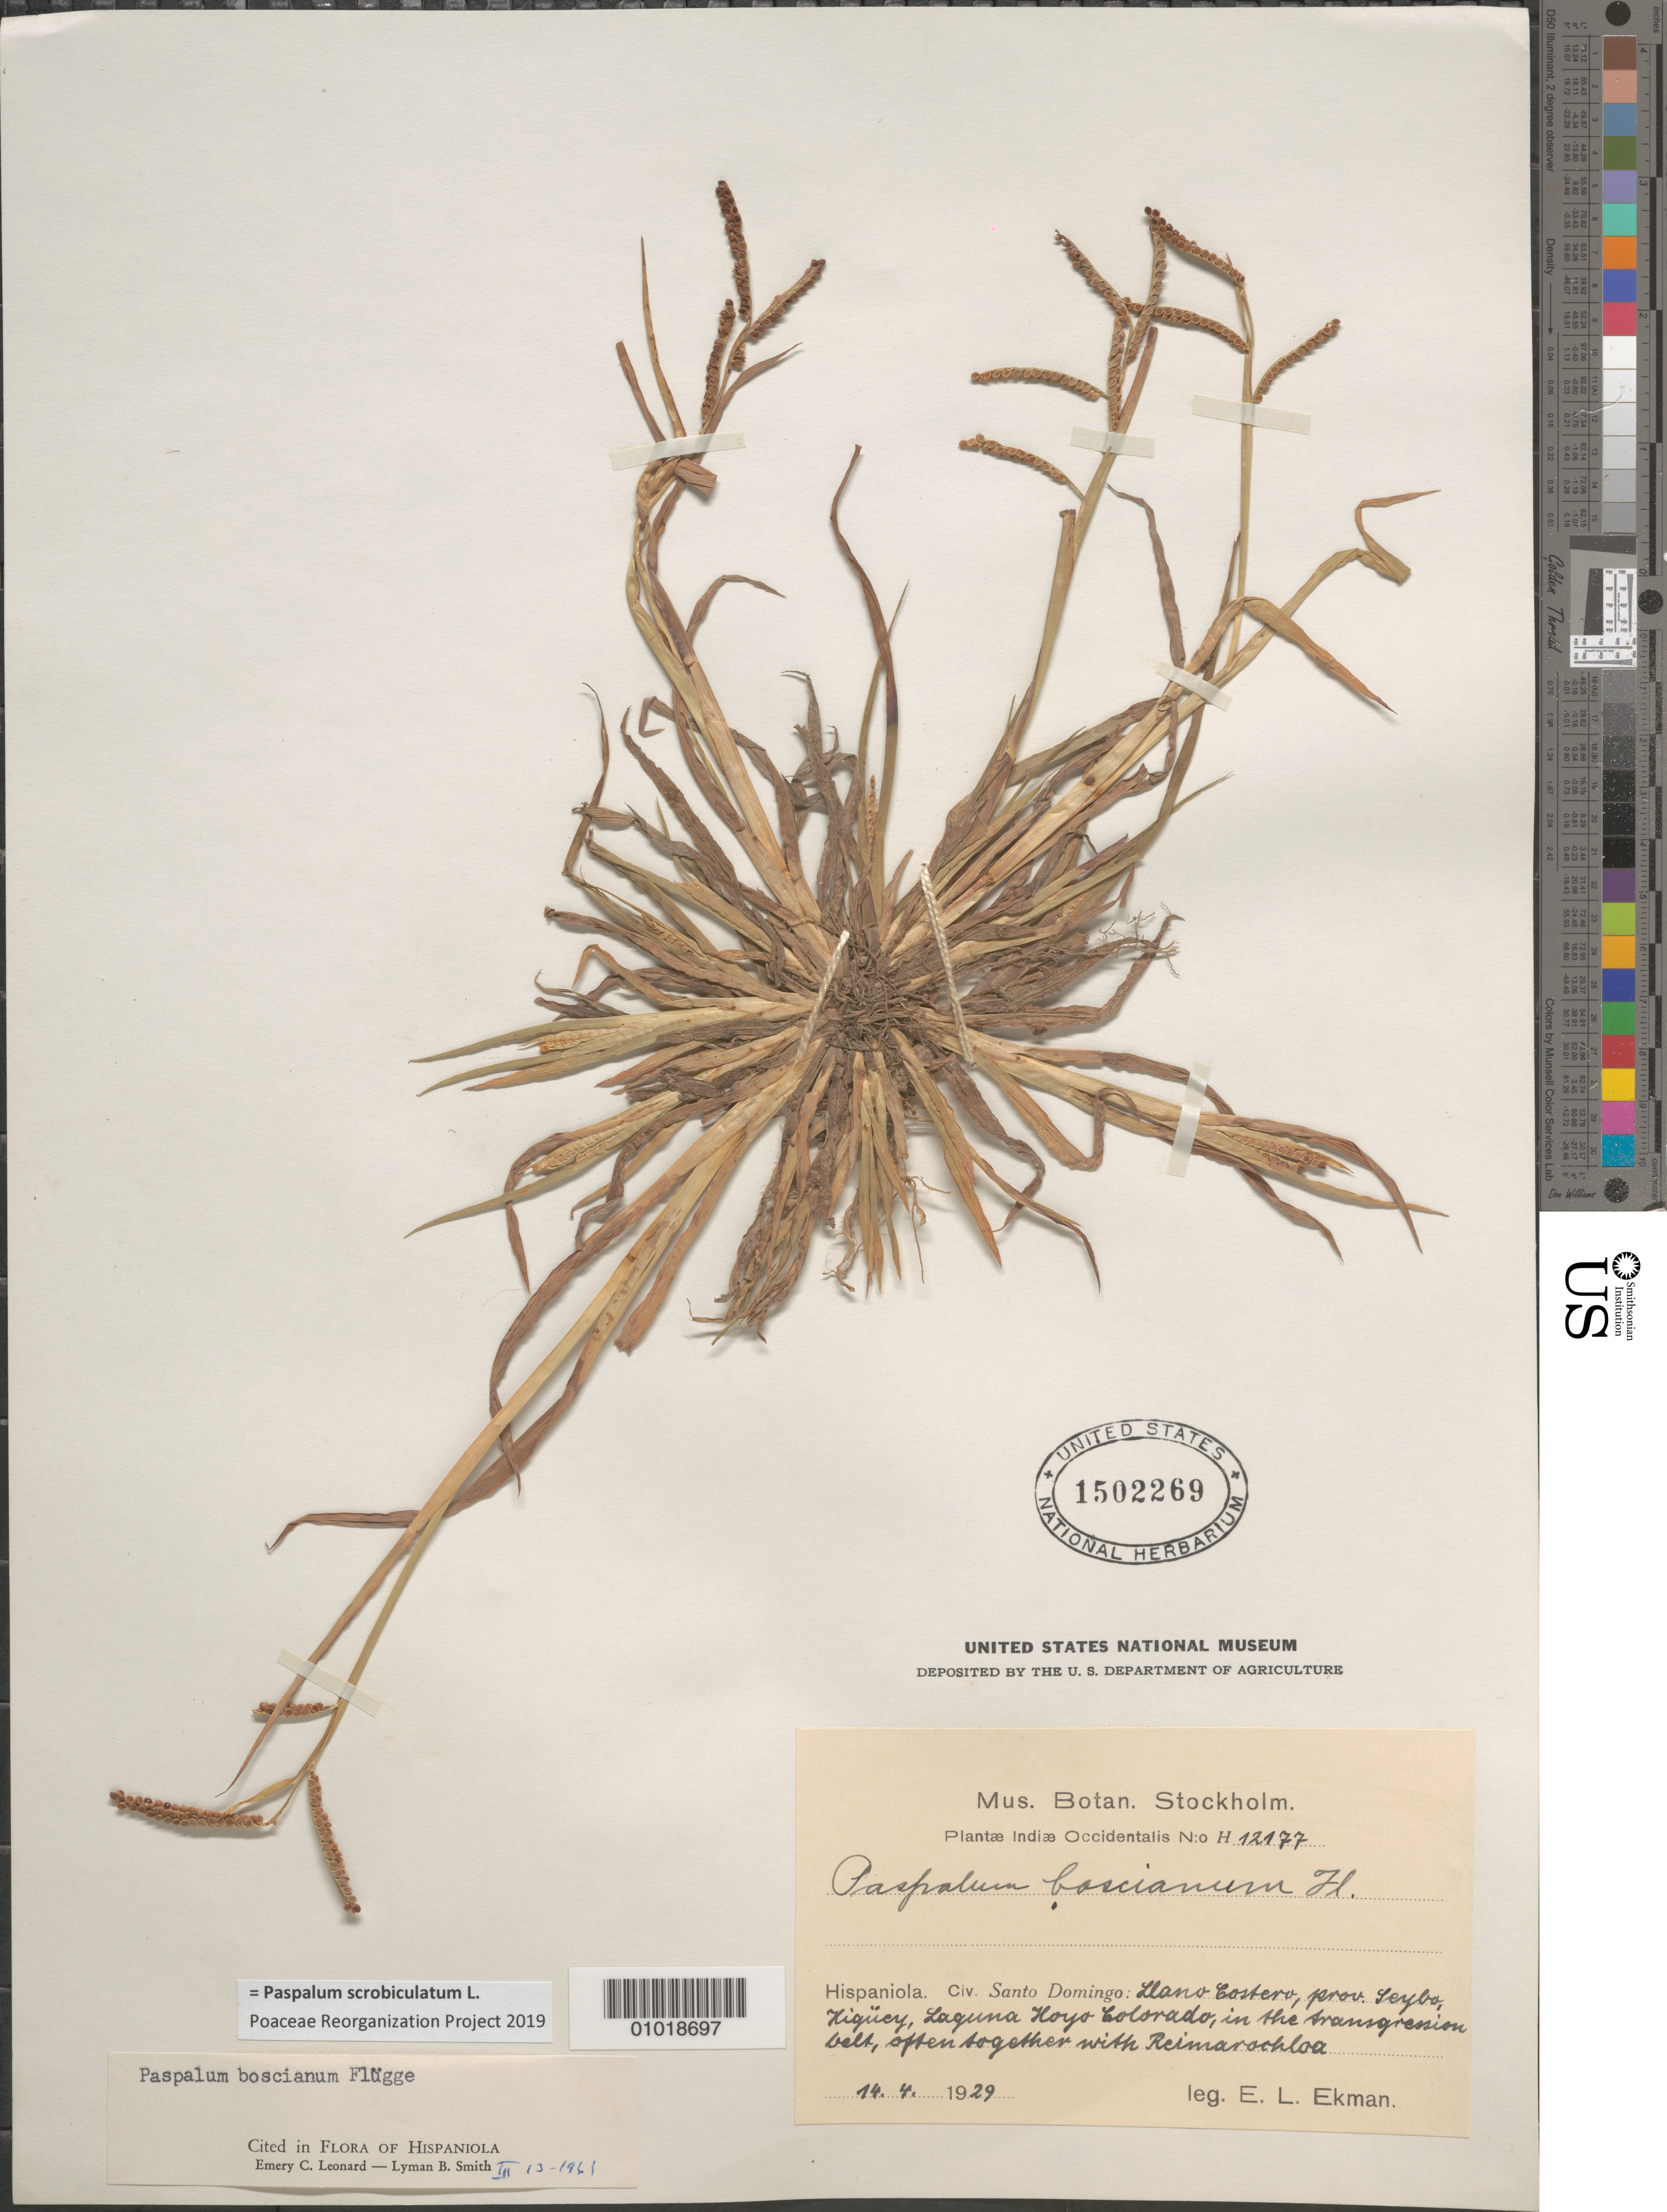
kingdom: Plantae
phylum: Tracheophyta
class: Liliopsida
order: Poales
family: Poaceae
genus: Paspalum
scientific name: Paspalum boscianum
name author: Flüggé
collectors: E. L. Ekman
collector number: H 12177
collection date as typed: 14 Apr 1929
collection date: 1929-04-14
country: Dominican Republic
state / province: El Seibo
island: Hispaniola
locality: Llano Costero, Prov. Seybo, Higuey, Laguna Hoyo Colorado, in the transgression belt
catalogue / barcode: US 1502269